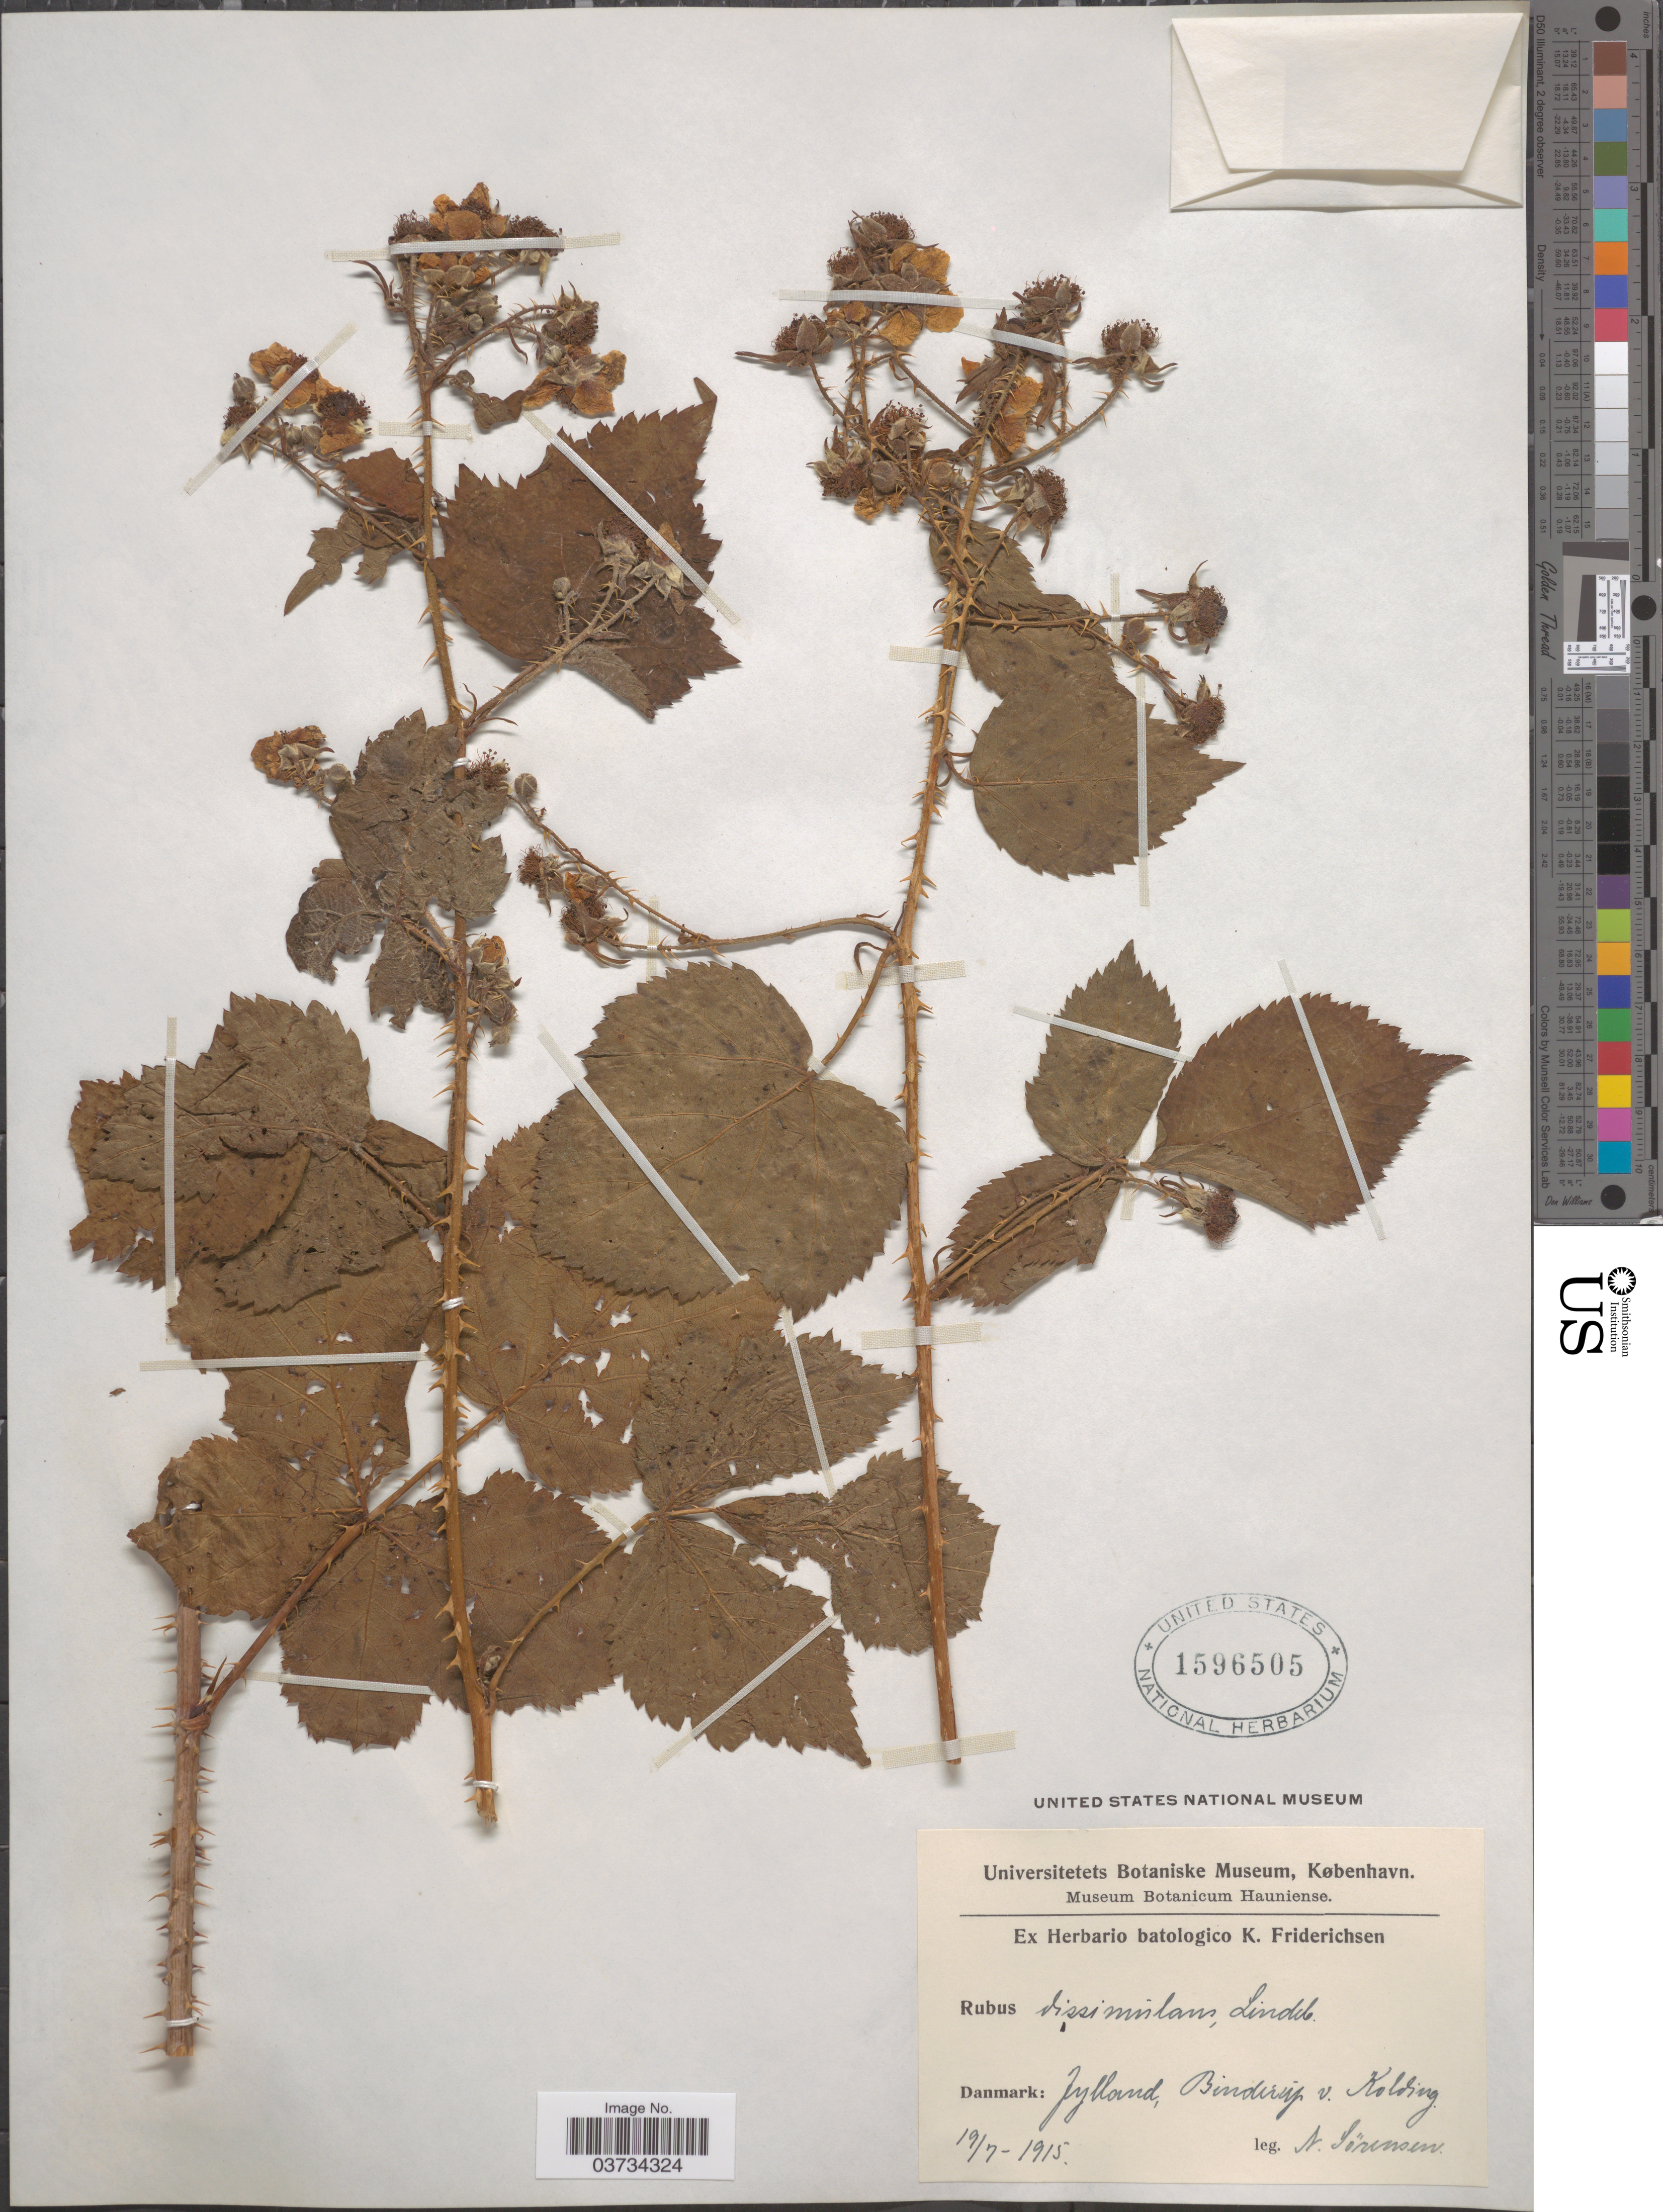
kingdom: Plantae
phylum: Tracheophyta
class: Magnoliopsida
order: Rosales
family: Rosaceae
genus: Rubus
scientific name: Rubus dissimulans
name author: Lindeb.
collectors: N. Sörensen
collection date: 1915-07-19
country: Denmark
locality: Danmark: Jylland, Binderup v. Kolding.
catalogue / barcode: US 1596505